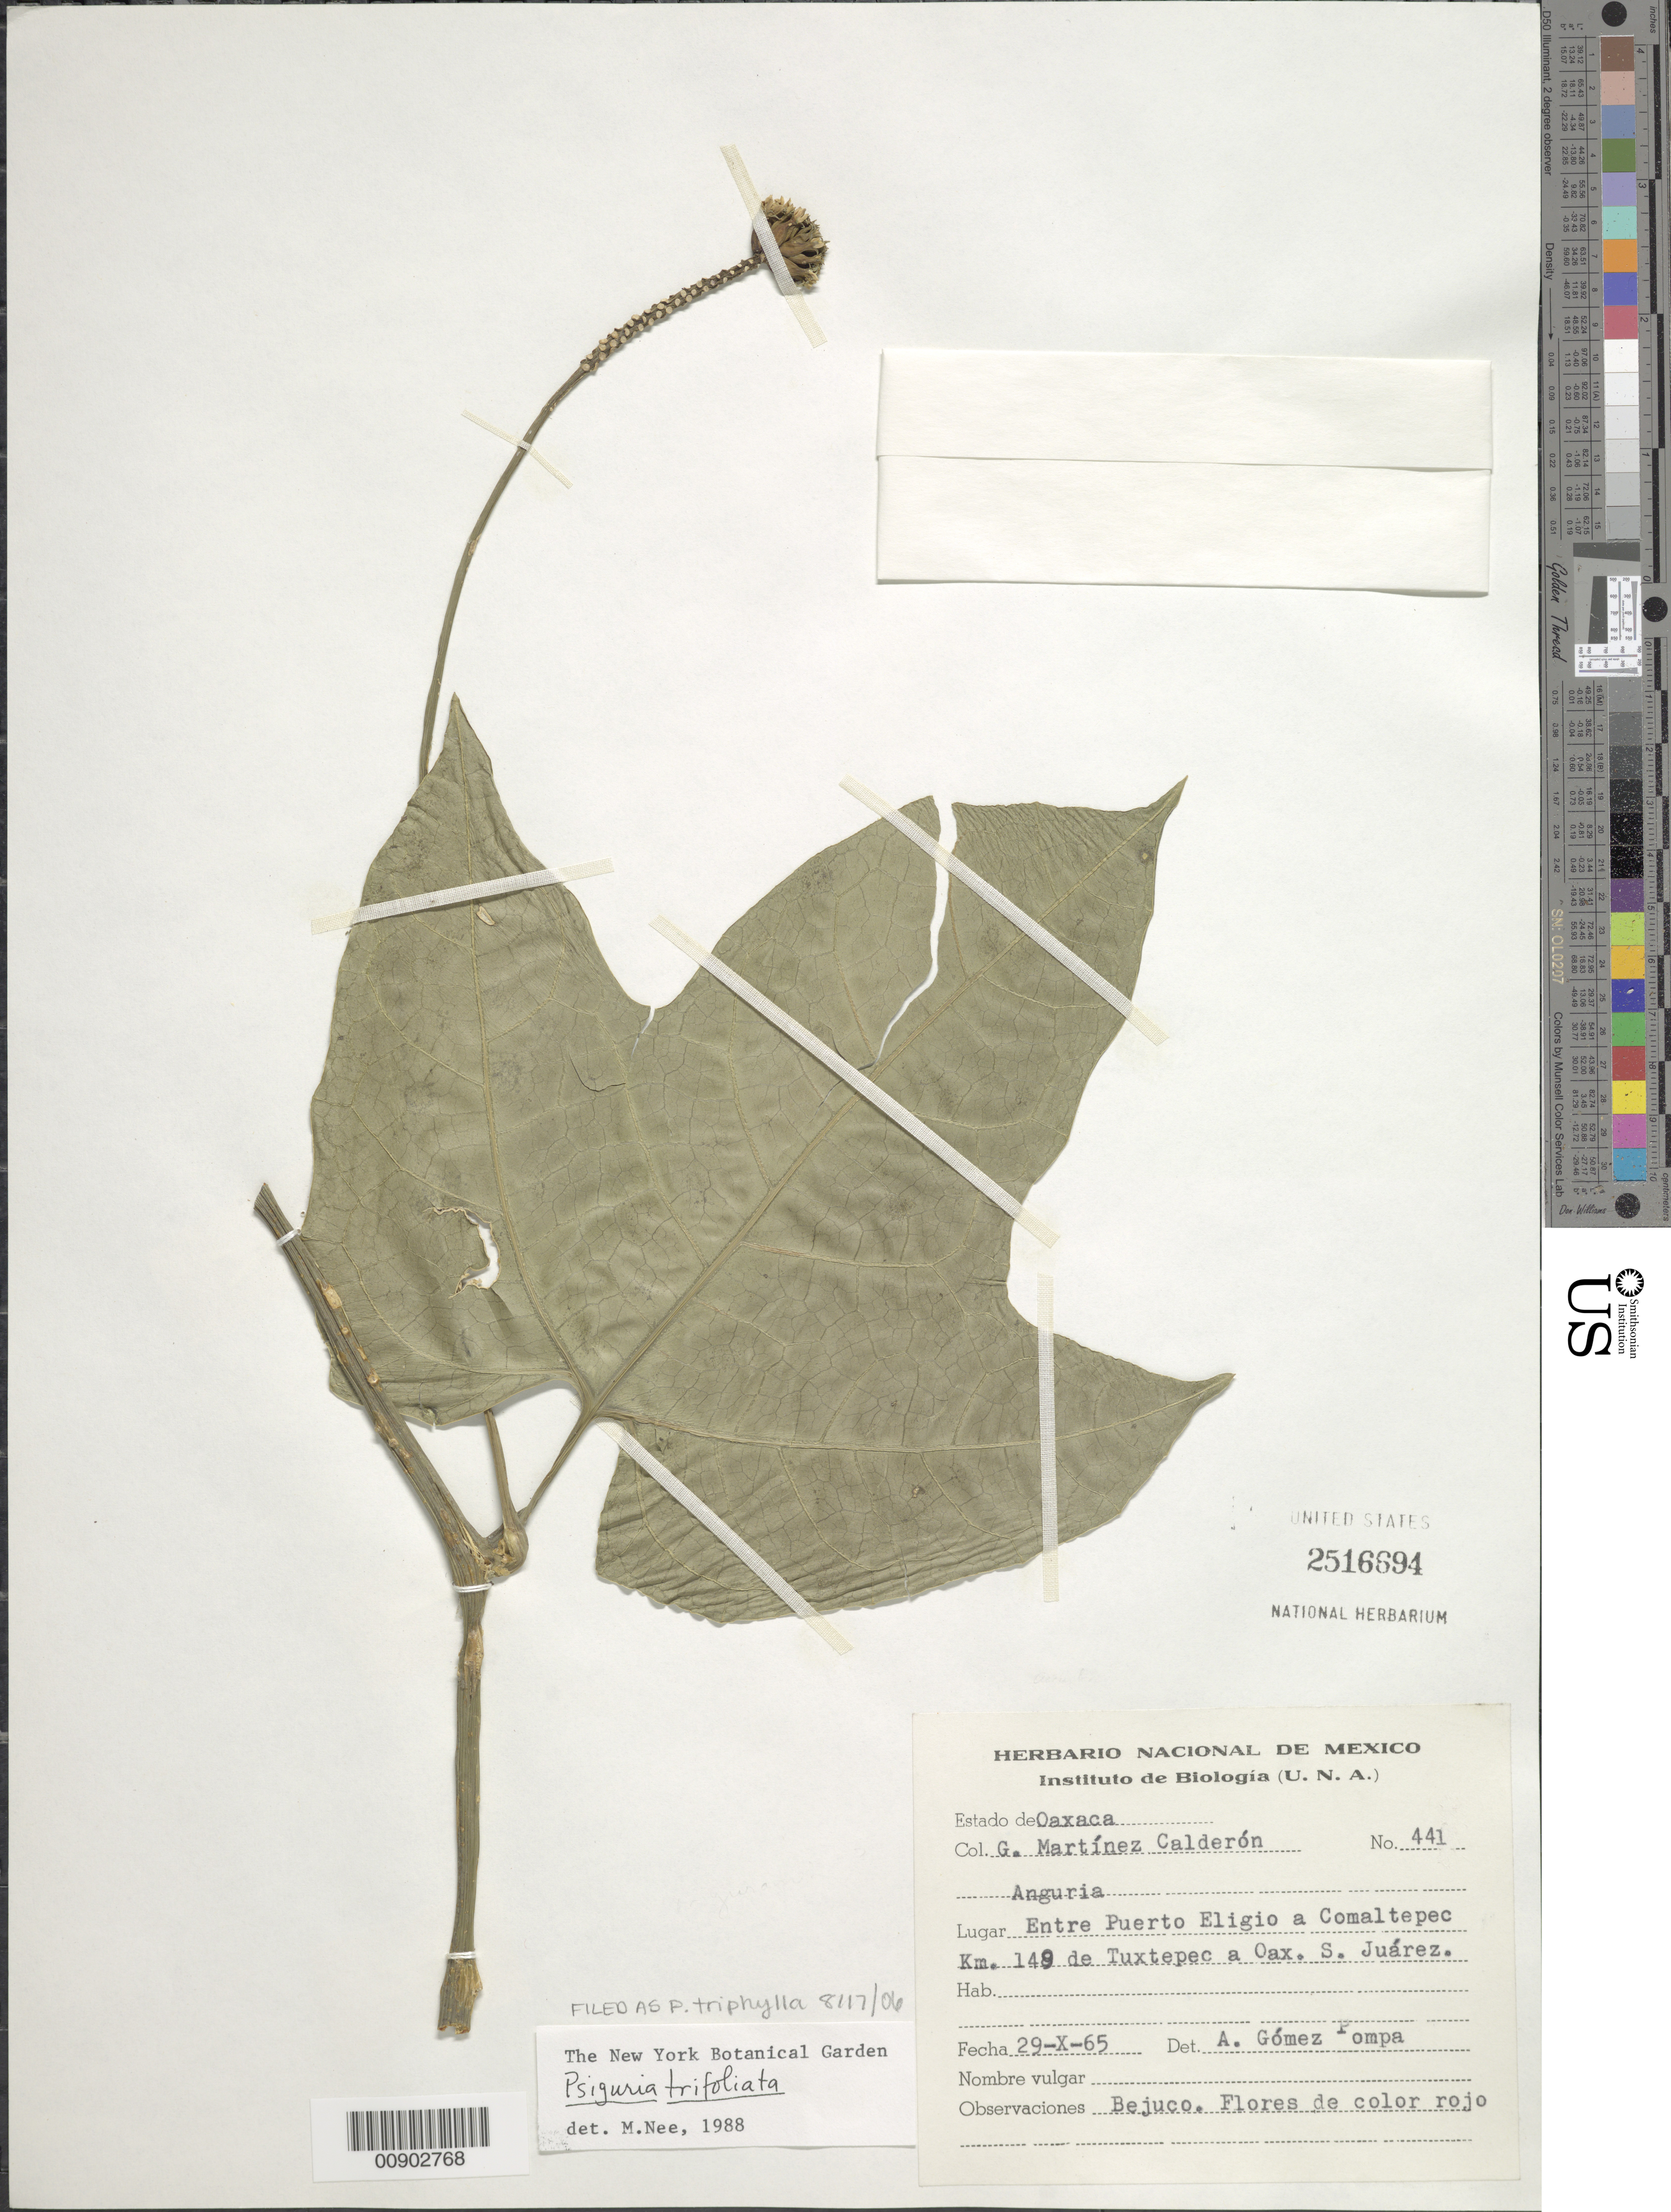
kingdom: Plantae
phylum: Tracheophyta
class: Magnoliopsida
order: Cucurbitales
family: Cucurbitaceae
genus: Psiguria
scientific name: Psiguria triphylla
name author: (Miq.) C. Jeffrey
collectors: G. Martinez-C.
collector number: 441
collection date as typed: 29 Oct 1965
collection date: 1965-10-29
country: Mexico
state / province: Oaxaca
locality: Entre Puerto Eligio a Comaltepec km. 149 de Tuxtepec a Oaxaca S. Juárez.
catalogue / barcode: US 2516694